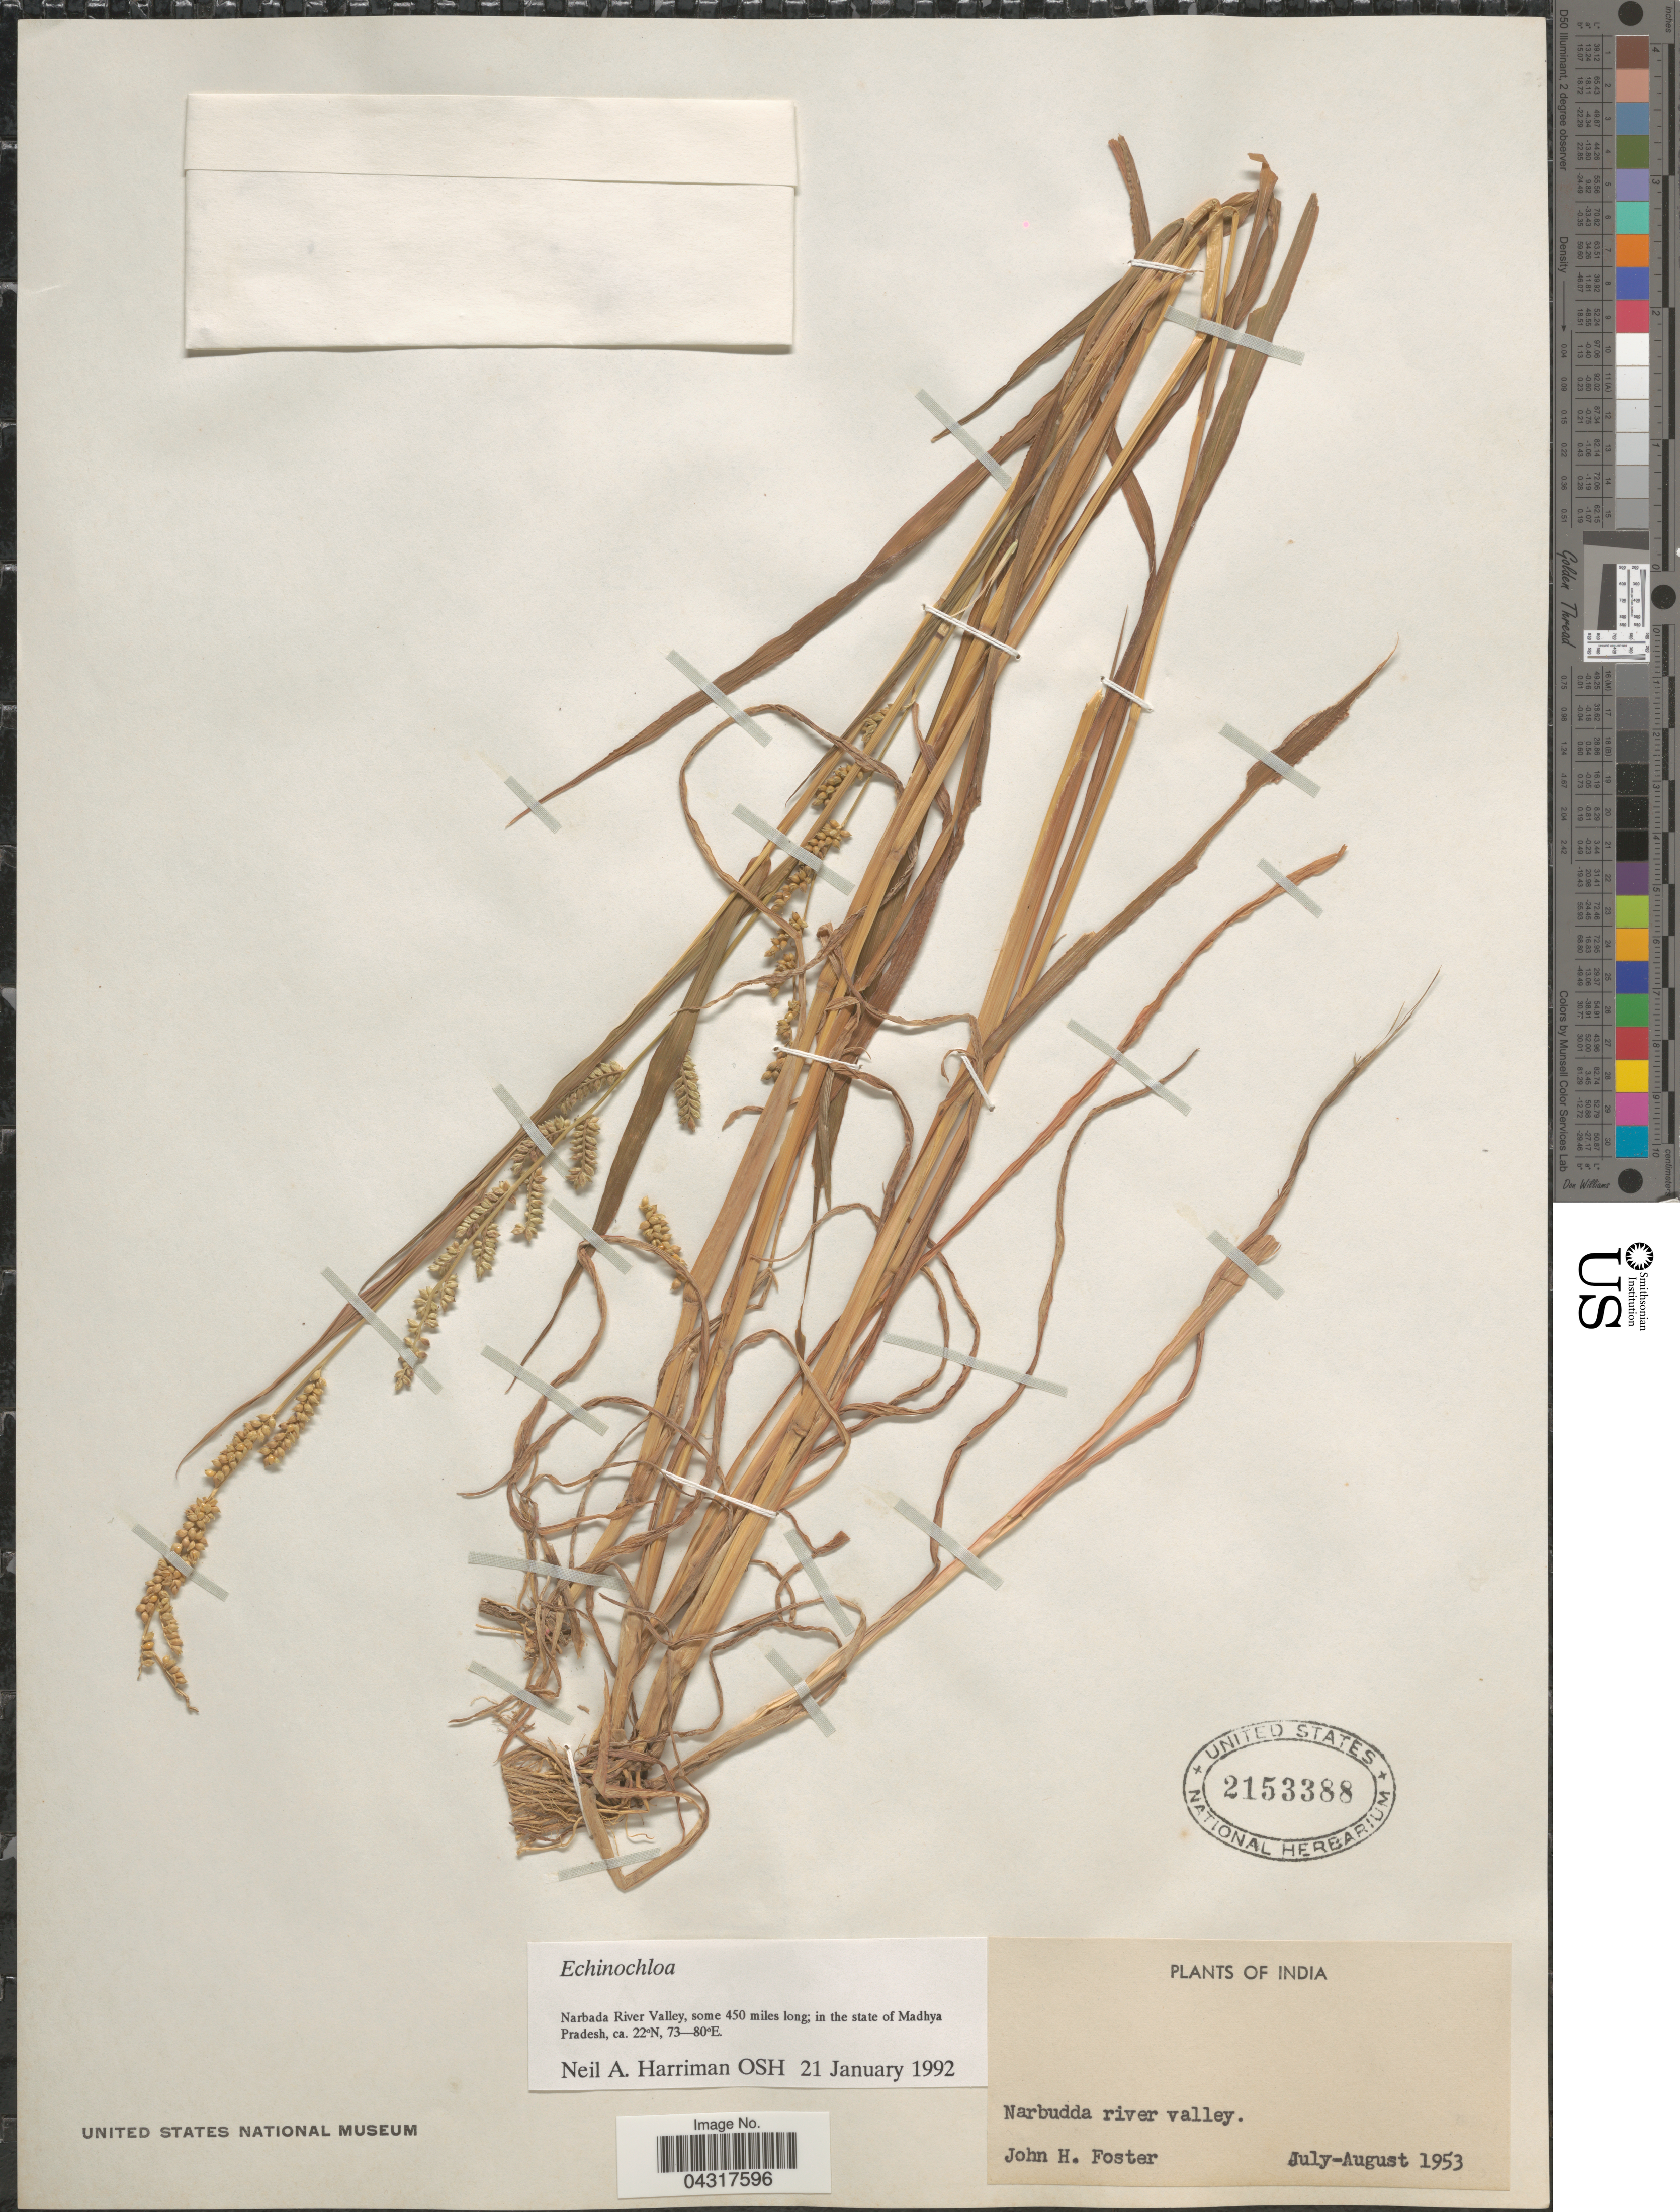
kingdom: Plantae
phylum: Tracheophyta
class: Liliopsida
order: Poales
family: Poaceae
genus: Echinochloa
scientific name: Echinochloa sp.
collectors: J. Foster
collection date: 1953-07/1953-08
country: India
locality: Narbudda river valley.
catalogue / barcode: US 2153388